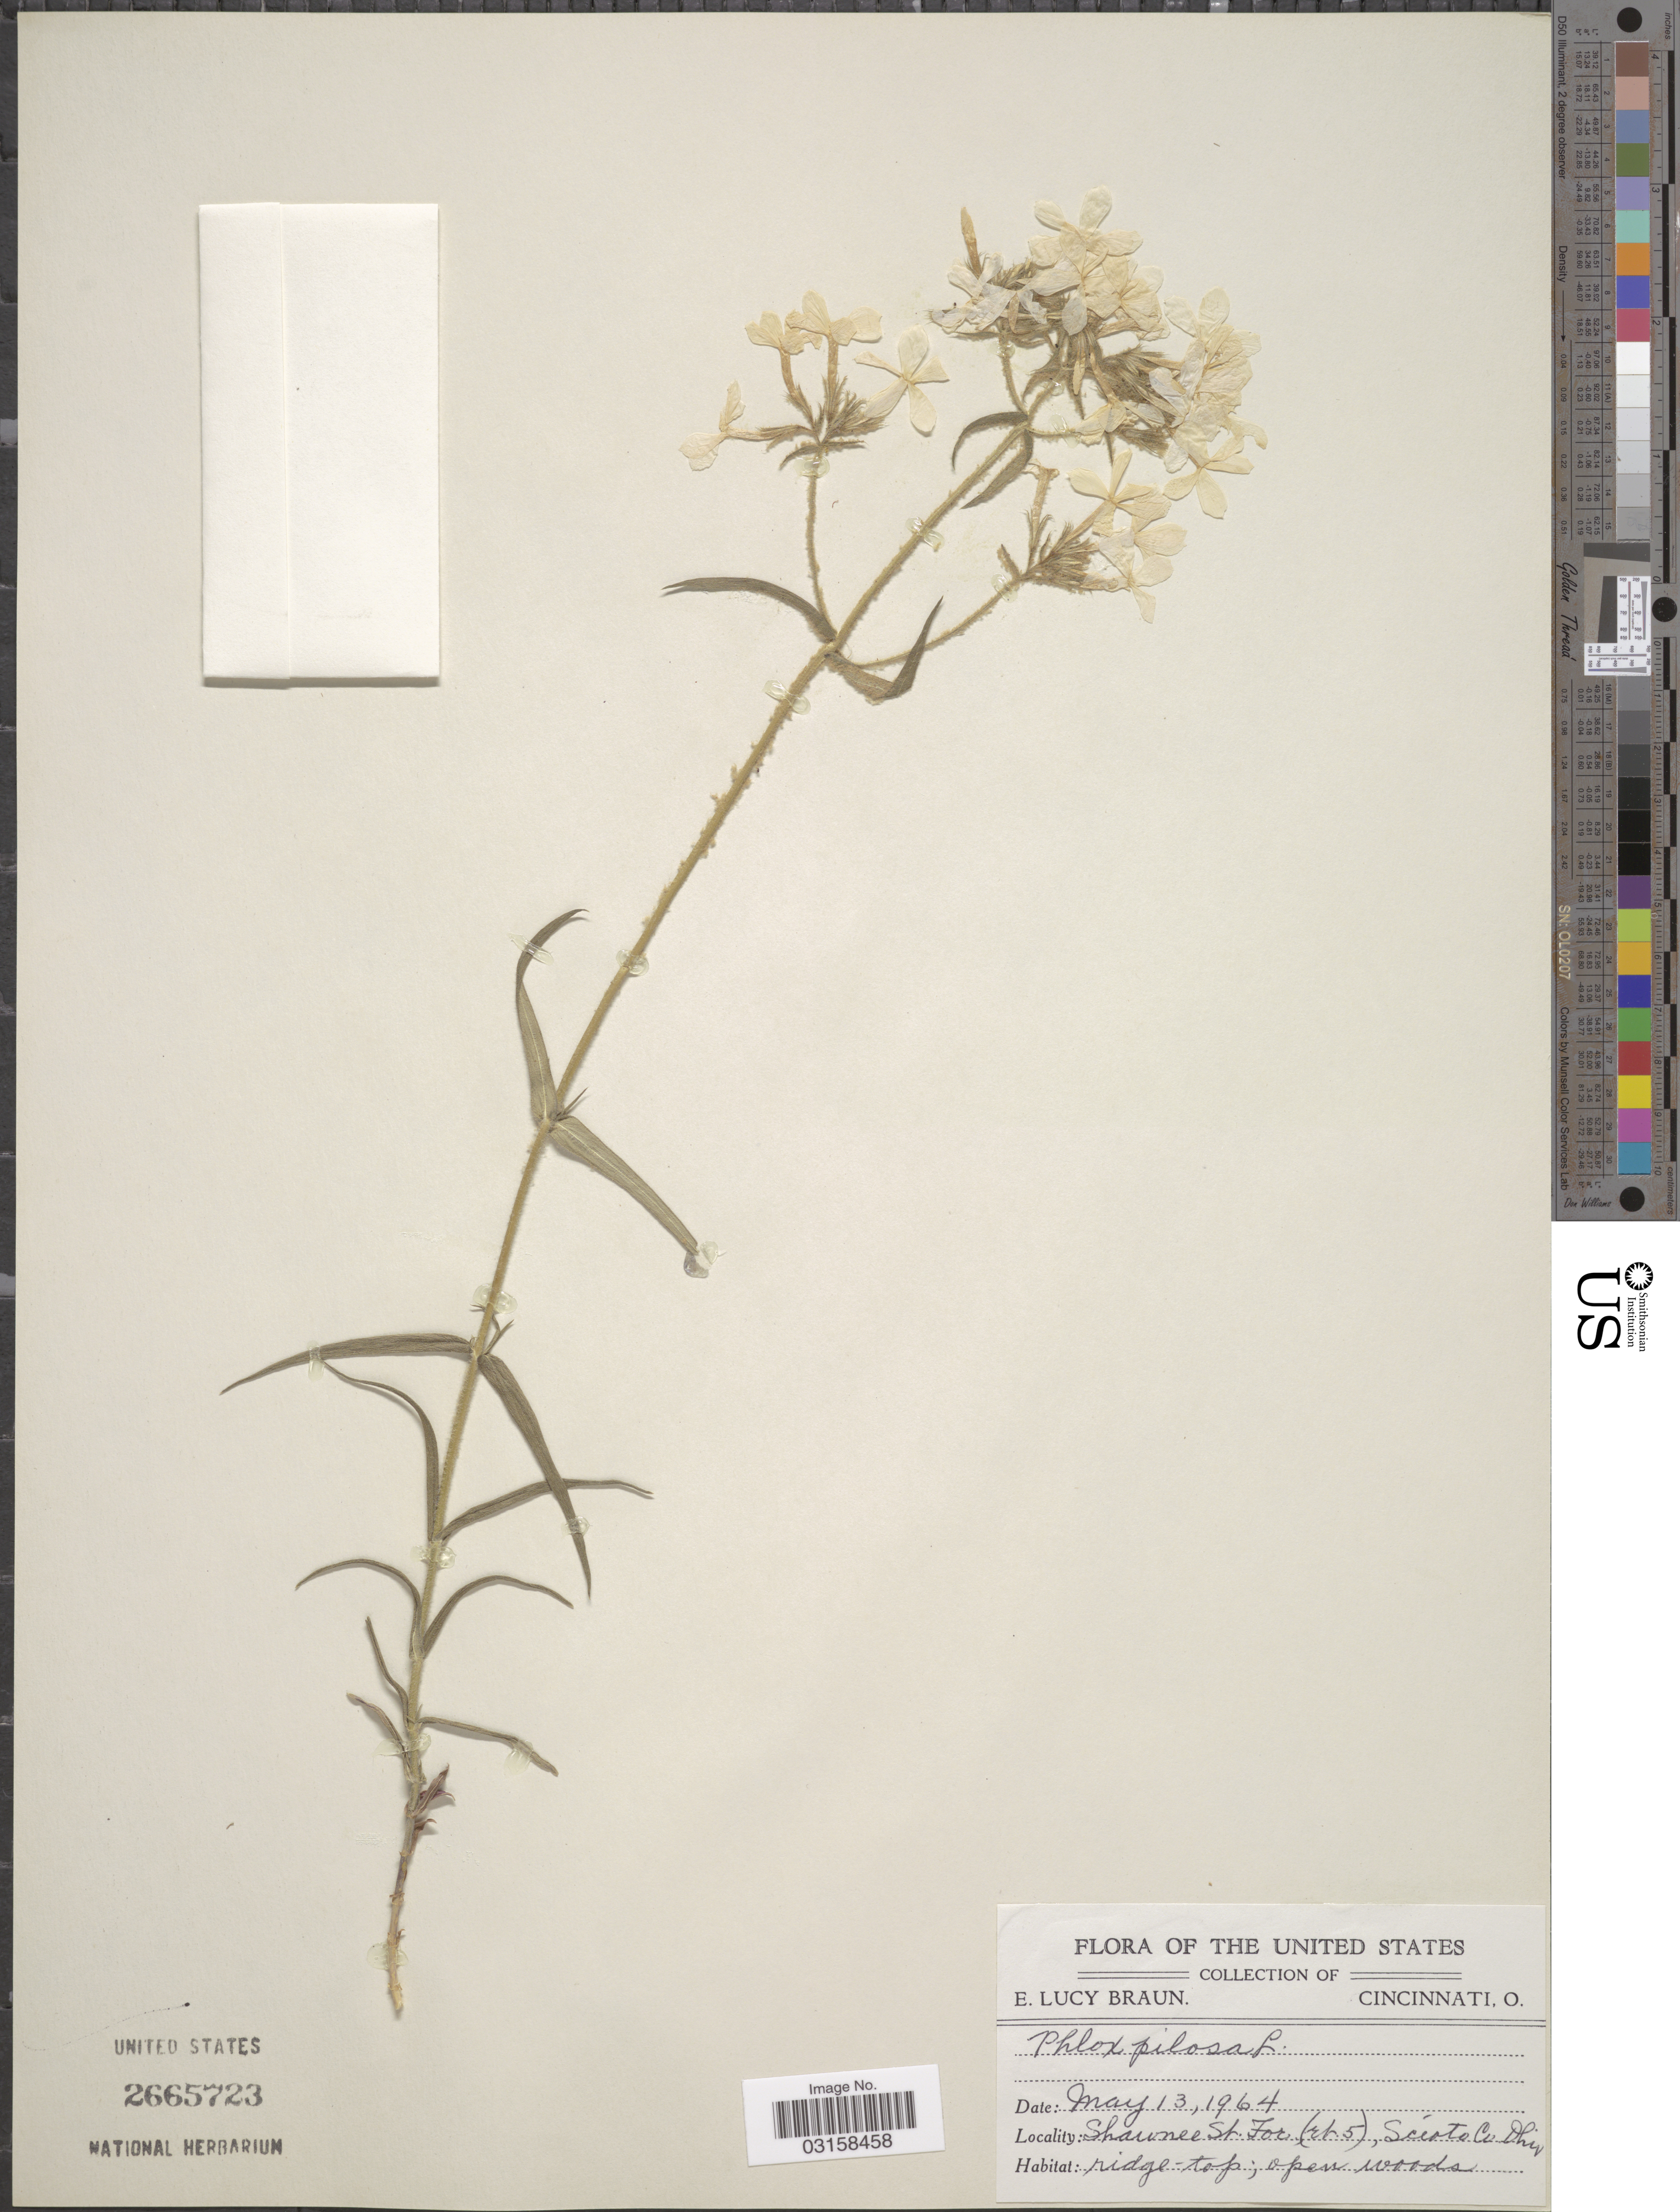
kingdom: Plantae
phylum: Tracheophyta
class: Magnoliopsida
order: Ericales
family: Polemoniaceae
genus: Phlox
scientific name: Phlox pilosa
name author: L.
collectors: E. L. Braun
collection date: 1964-05-13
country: United States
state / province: Ohio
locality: Shawnee St. For, (rt 5), Scioto Co.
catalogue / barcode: US 2665723